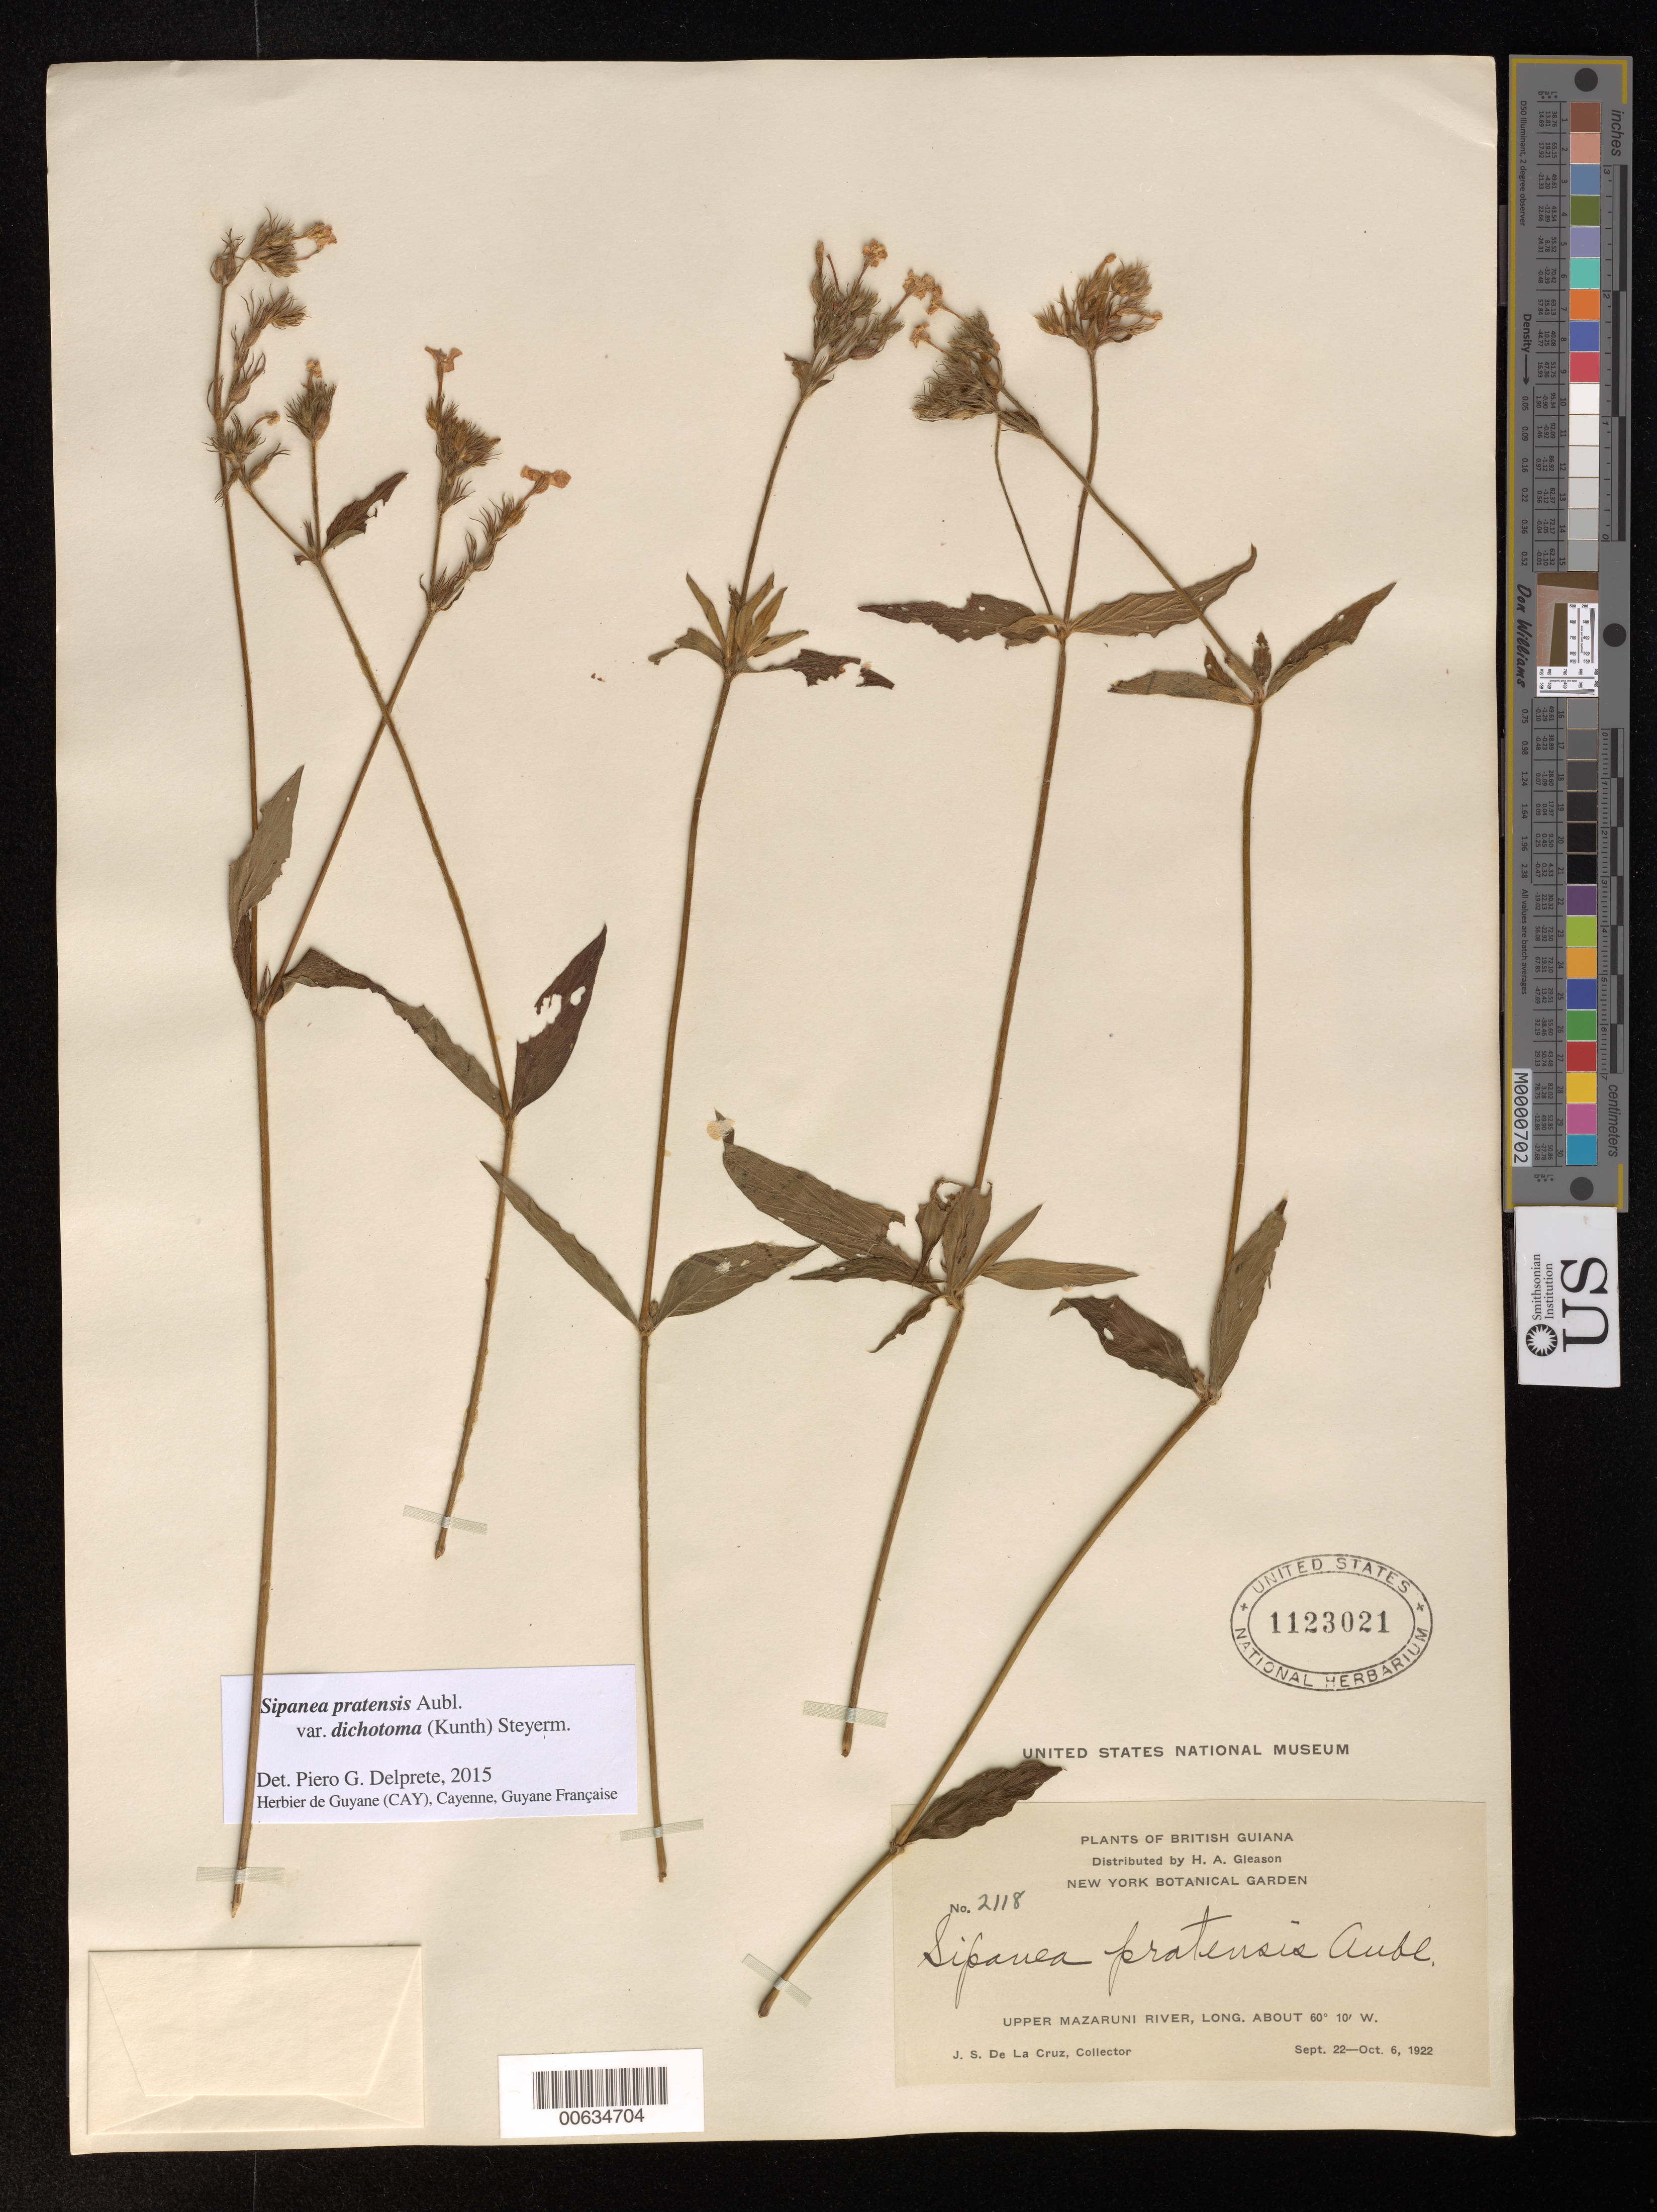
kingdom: Plantae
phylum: Tracheophyta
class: Magnoliopsida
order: Gentianales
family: Rubiaceae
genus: Sipanea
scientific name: Sipanea pratensis var. dichotoma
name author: (Kunth) Steyerm.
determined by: Delprete, P. G., Herb. de Guyane Cay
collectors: J. S. de la Cruz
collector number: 2118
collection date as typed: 22-Sep-22 to 6-Oct-22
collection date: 1922-09-22/1922-10-06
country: Guyana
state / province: Cuyuni-Mazaruni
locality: Upper Mazaruni R.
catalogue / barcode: US 1123021